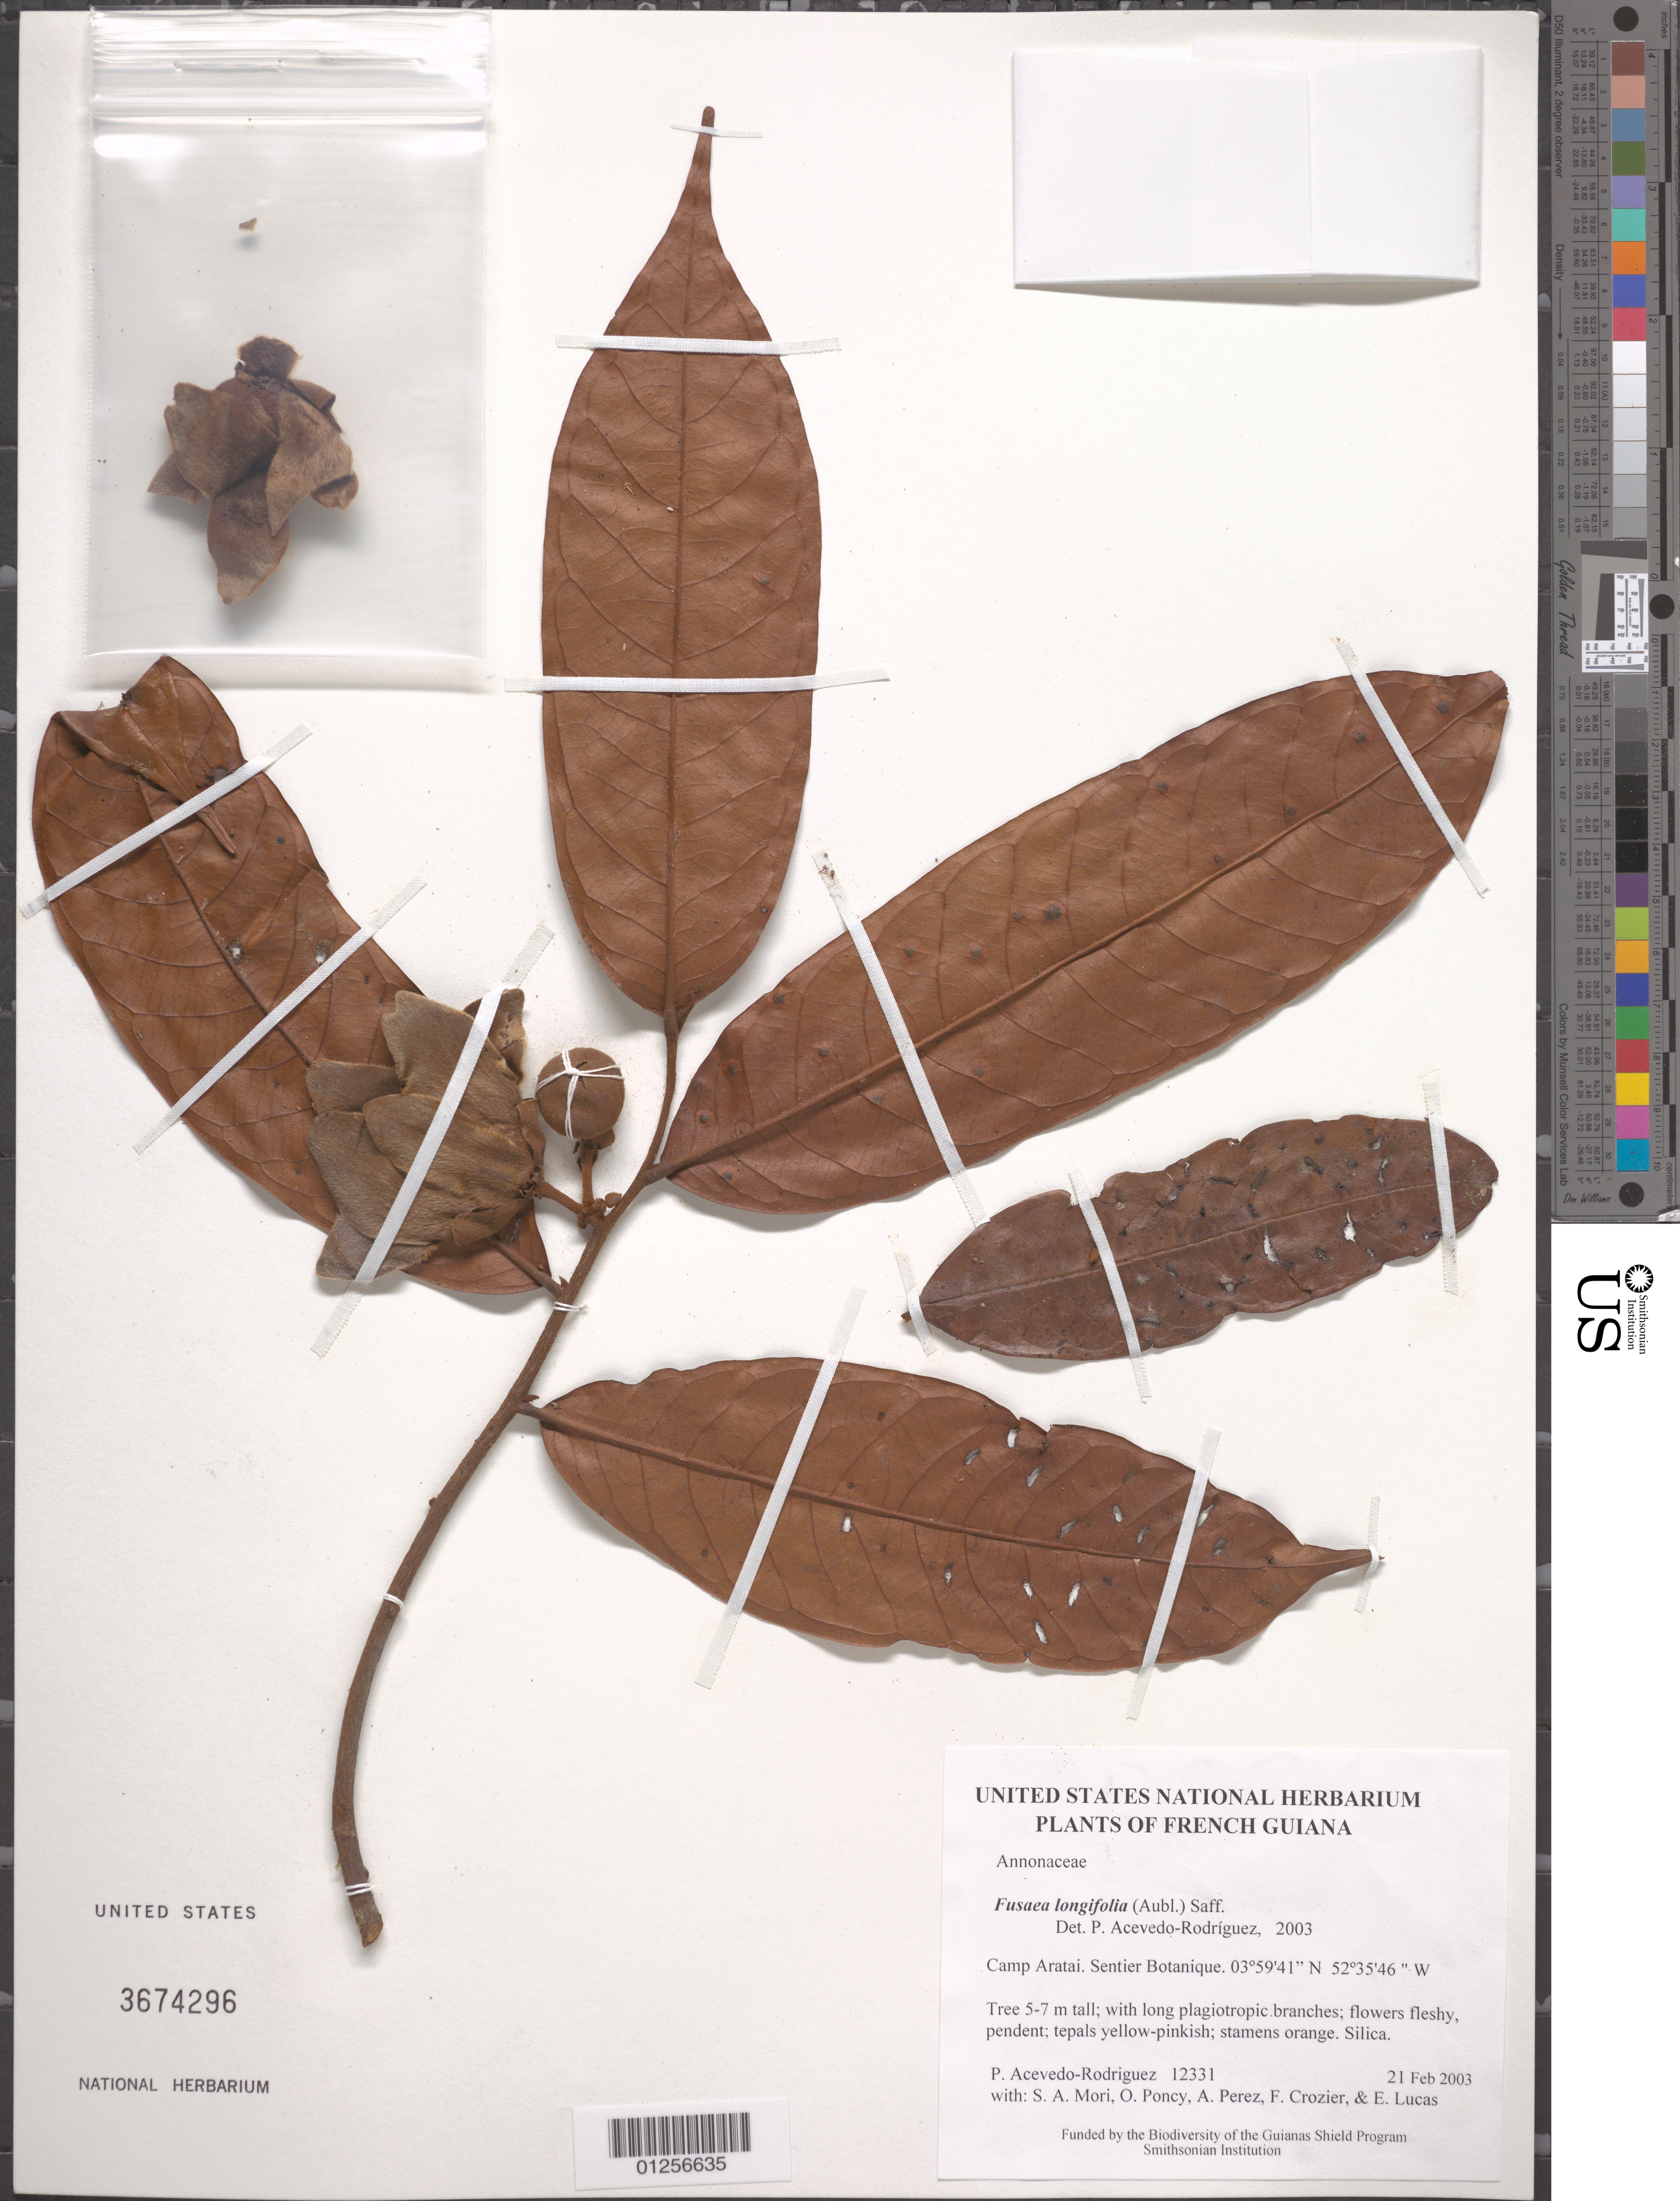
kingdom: Plantae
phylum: Tracheophyta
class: Magnoliopsida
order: Magnoliales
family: Annonaceae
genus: Fusaea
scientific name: Fusaea longifolia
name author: (Aubl.) Saff.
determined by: Acevedo-Rodríguez, P., (BOT), Smithsonian Institution - National Museum of Natural History (UNITED STATES)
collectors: P. Acevedo-Rodr., S. Mori, O. Poncy, A. Perez, F. Crozier & E. Lucas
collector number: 12331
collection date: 2003-02-21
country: French Guiana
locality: Camp Aratai. Sentier Botanique.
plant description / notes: US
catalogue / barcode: US 3674296